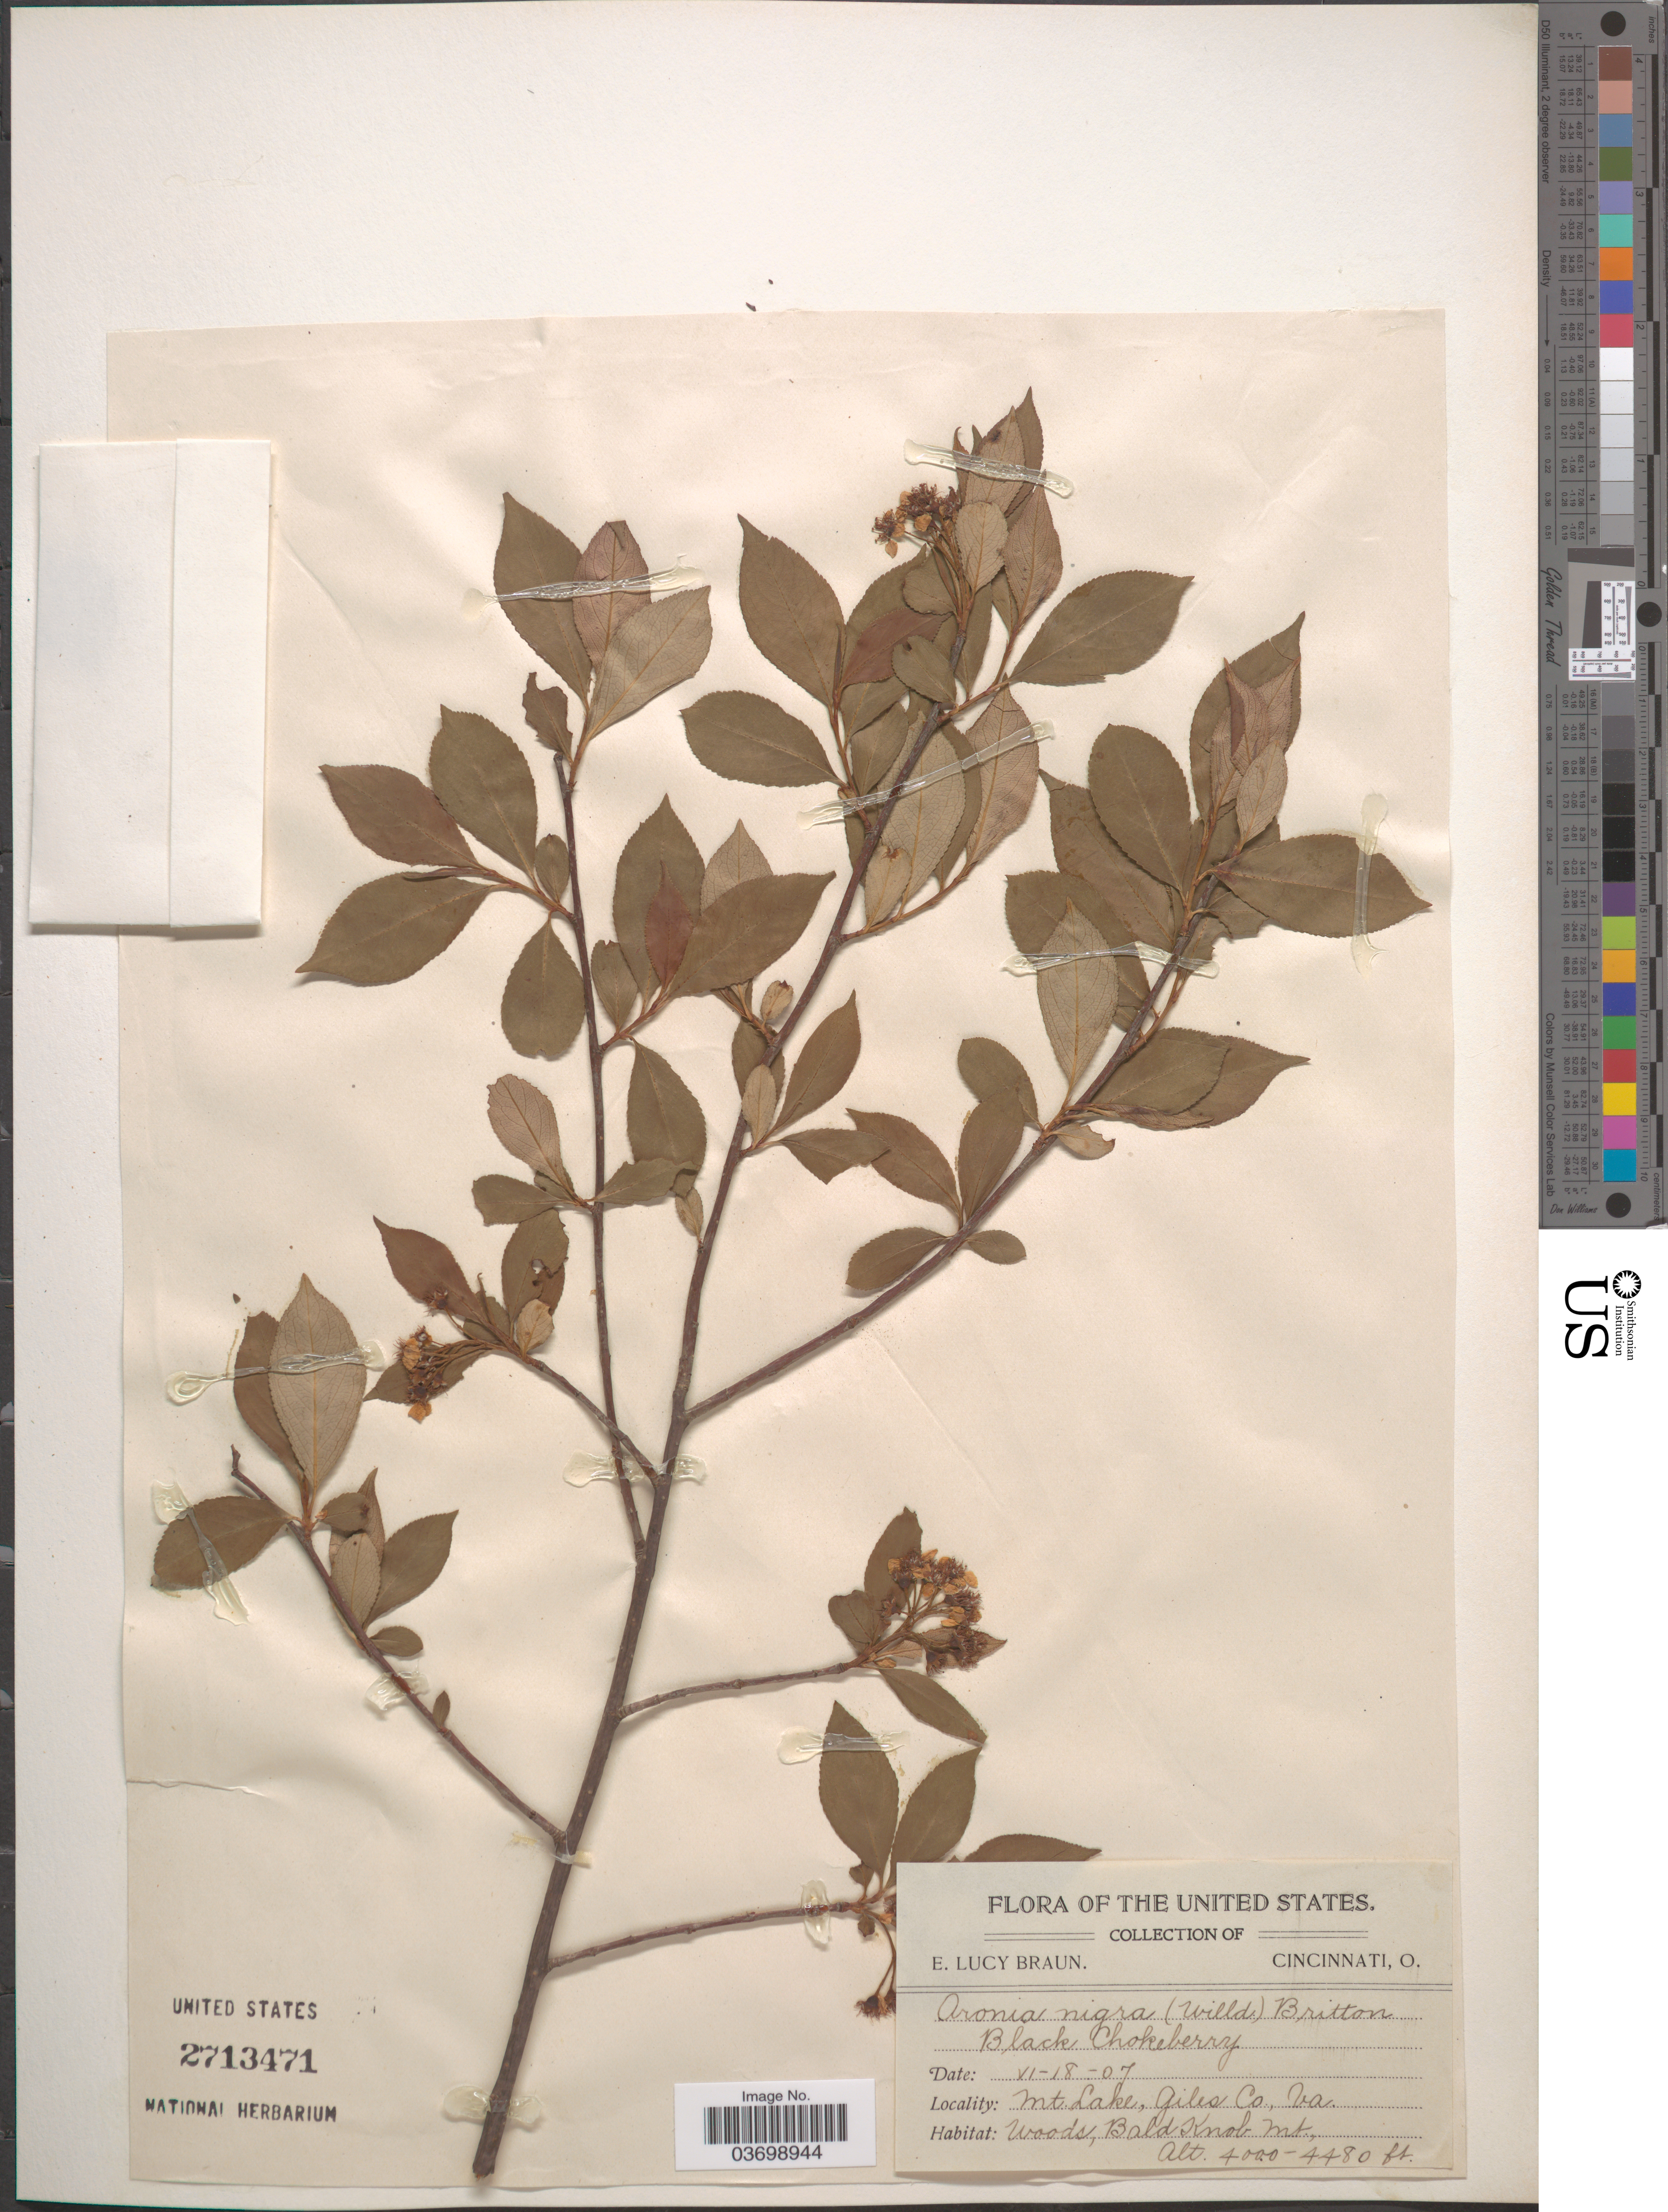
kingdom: Plantae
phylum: Tracheophyta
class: Magnoliopsida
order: Rosales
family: Rosaceae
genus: Aronia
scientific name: Aronia melanocarpa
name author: (Michx.) Elliott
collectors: E. L. Braun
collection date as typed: Transcribed d/m/y: 18/6/7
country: United States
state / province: Virginia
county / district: Giles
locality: Mt. Lake, Giles Co.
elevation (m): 1219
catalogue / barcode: US 2713471